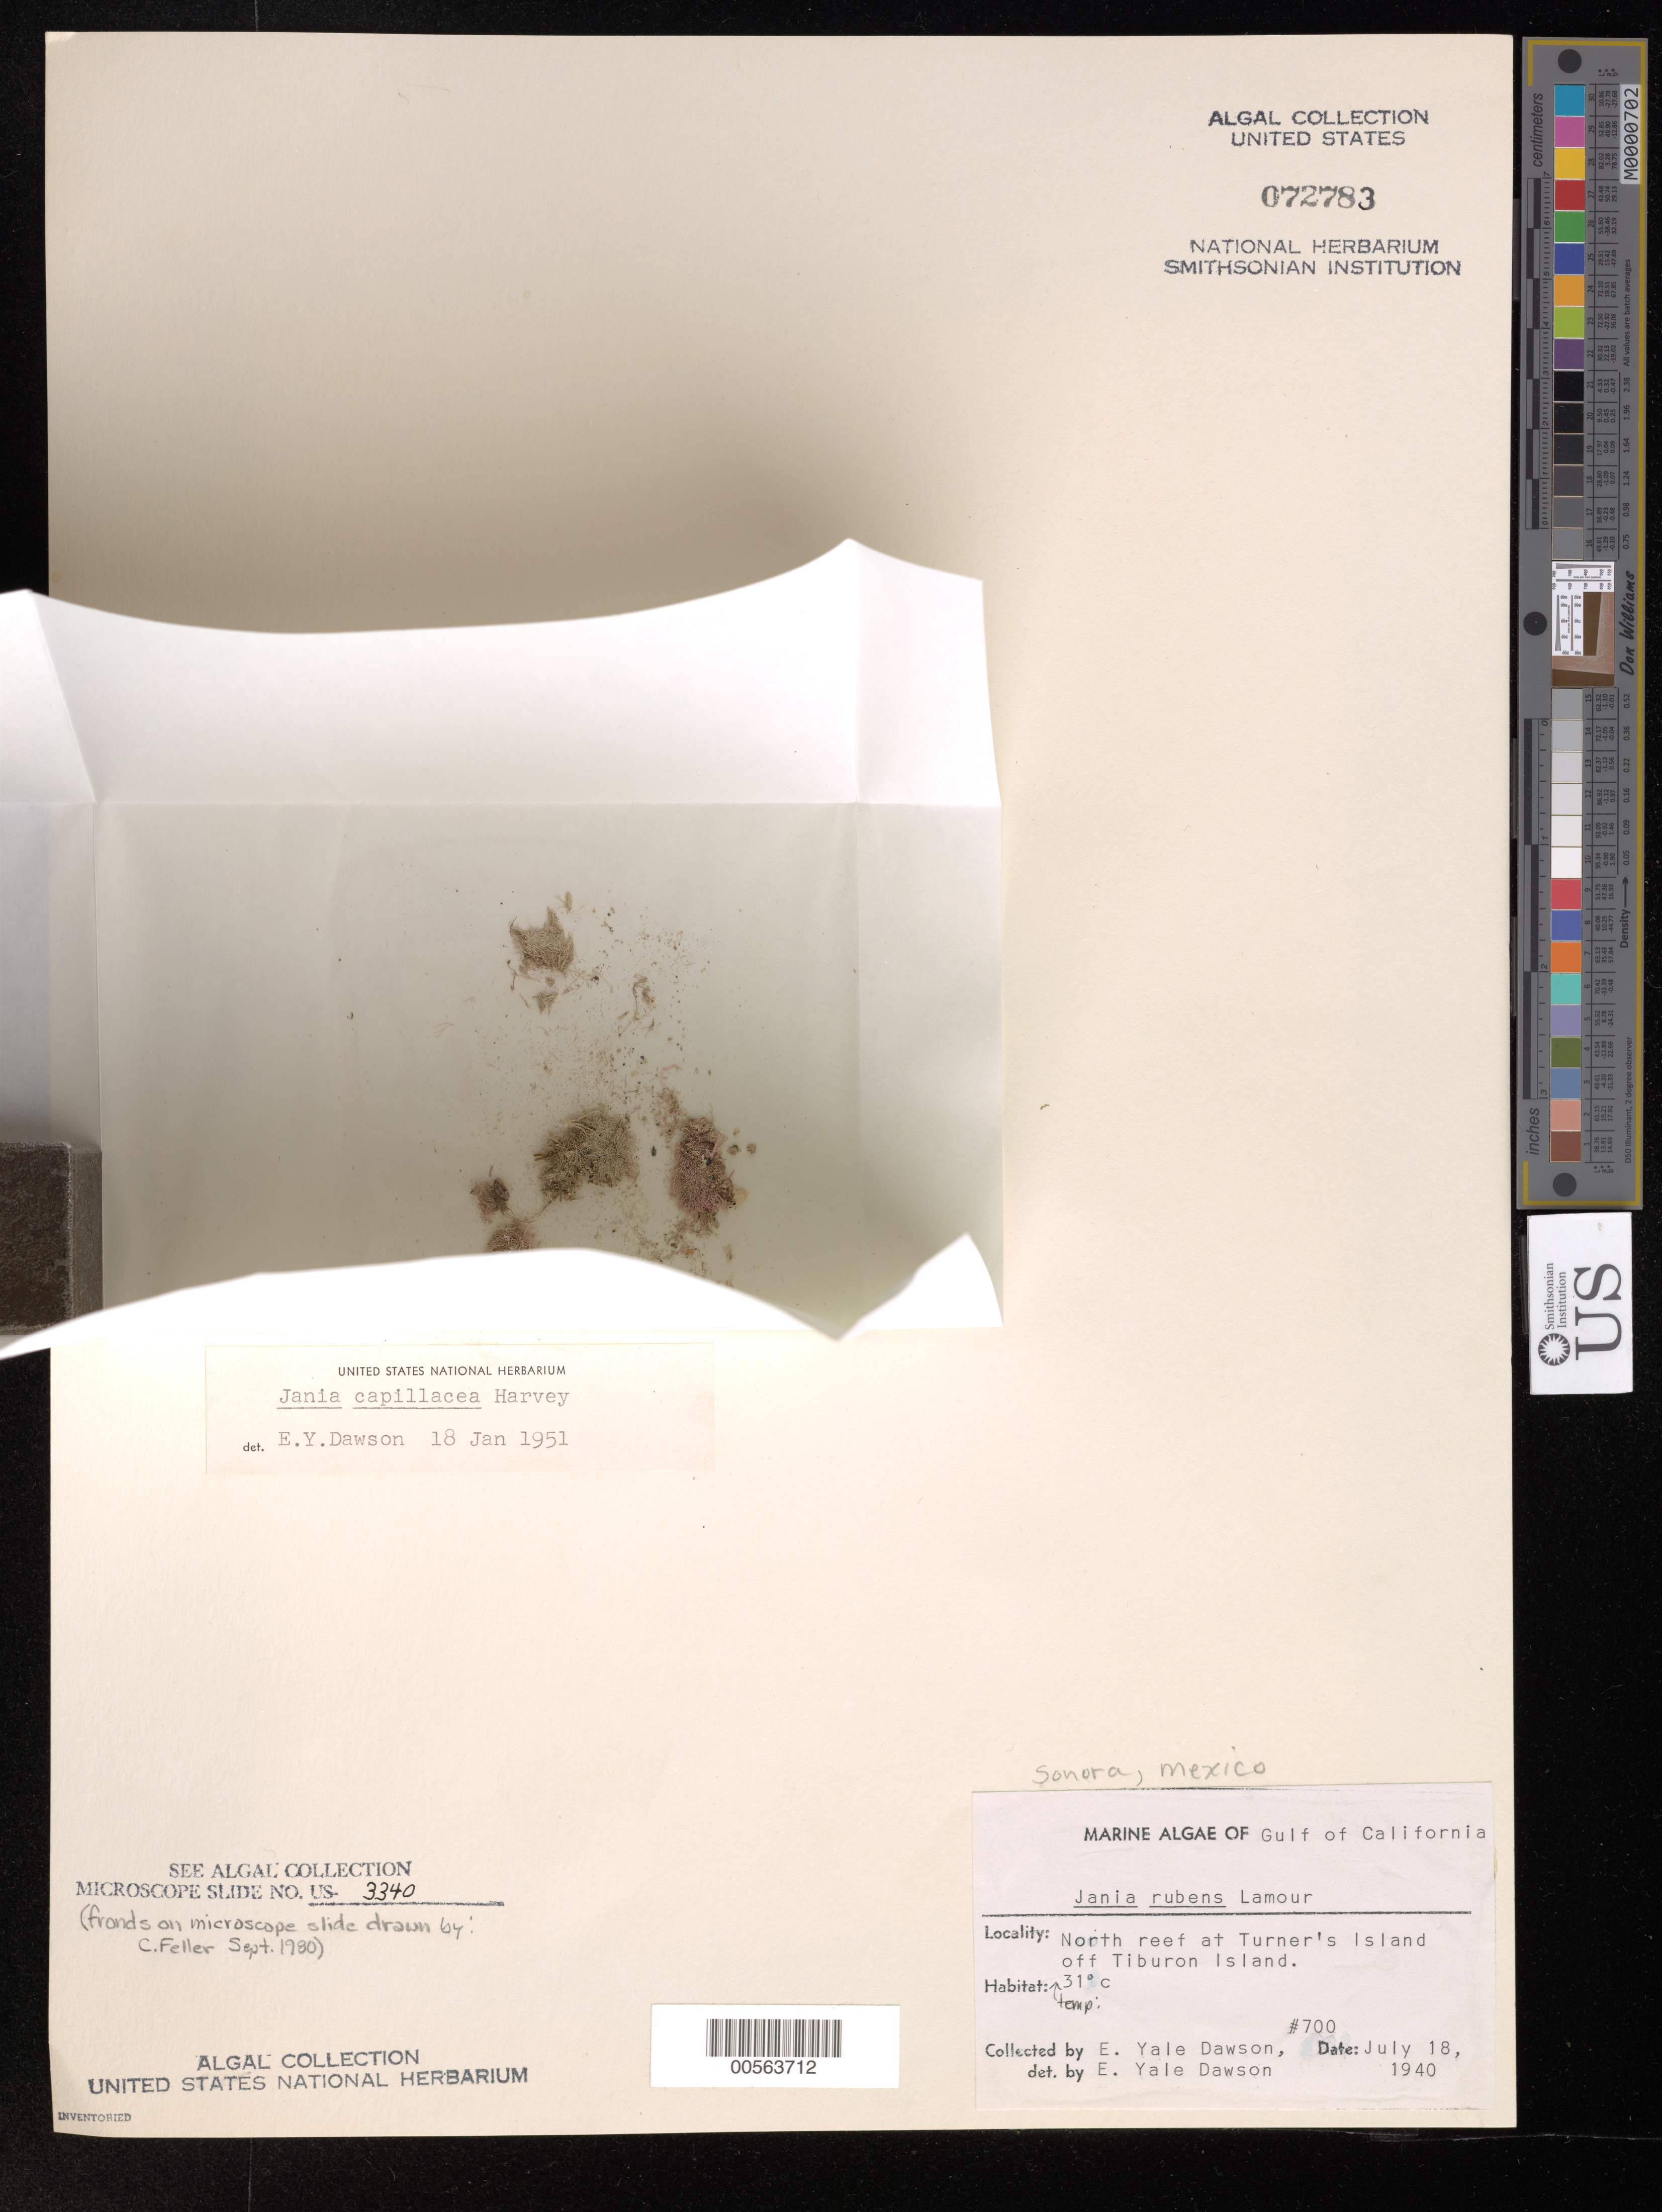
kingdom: Plantae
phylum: Rhodophyta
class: Florideophyceae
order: Corallinales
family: Corallinaceae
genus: Jania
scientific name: Jania capillacea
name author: Harv.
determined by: Dawson, E. Y.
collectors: E. Y. Dawson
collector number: EYD 700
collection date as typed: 18 Jul 1940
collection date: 1940-07-18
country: Mexico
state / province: Sonora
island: Turner's Island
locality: Off Isla Tiburon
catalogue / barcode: US 72783